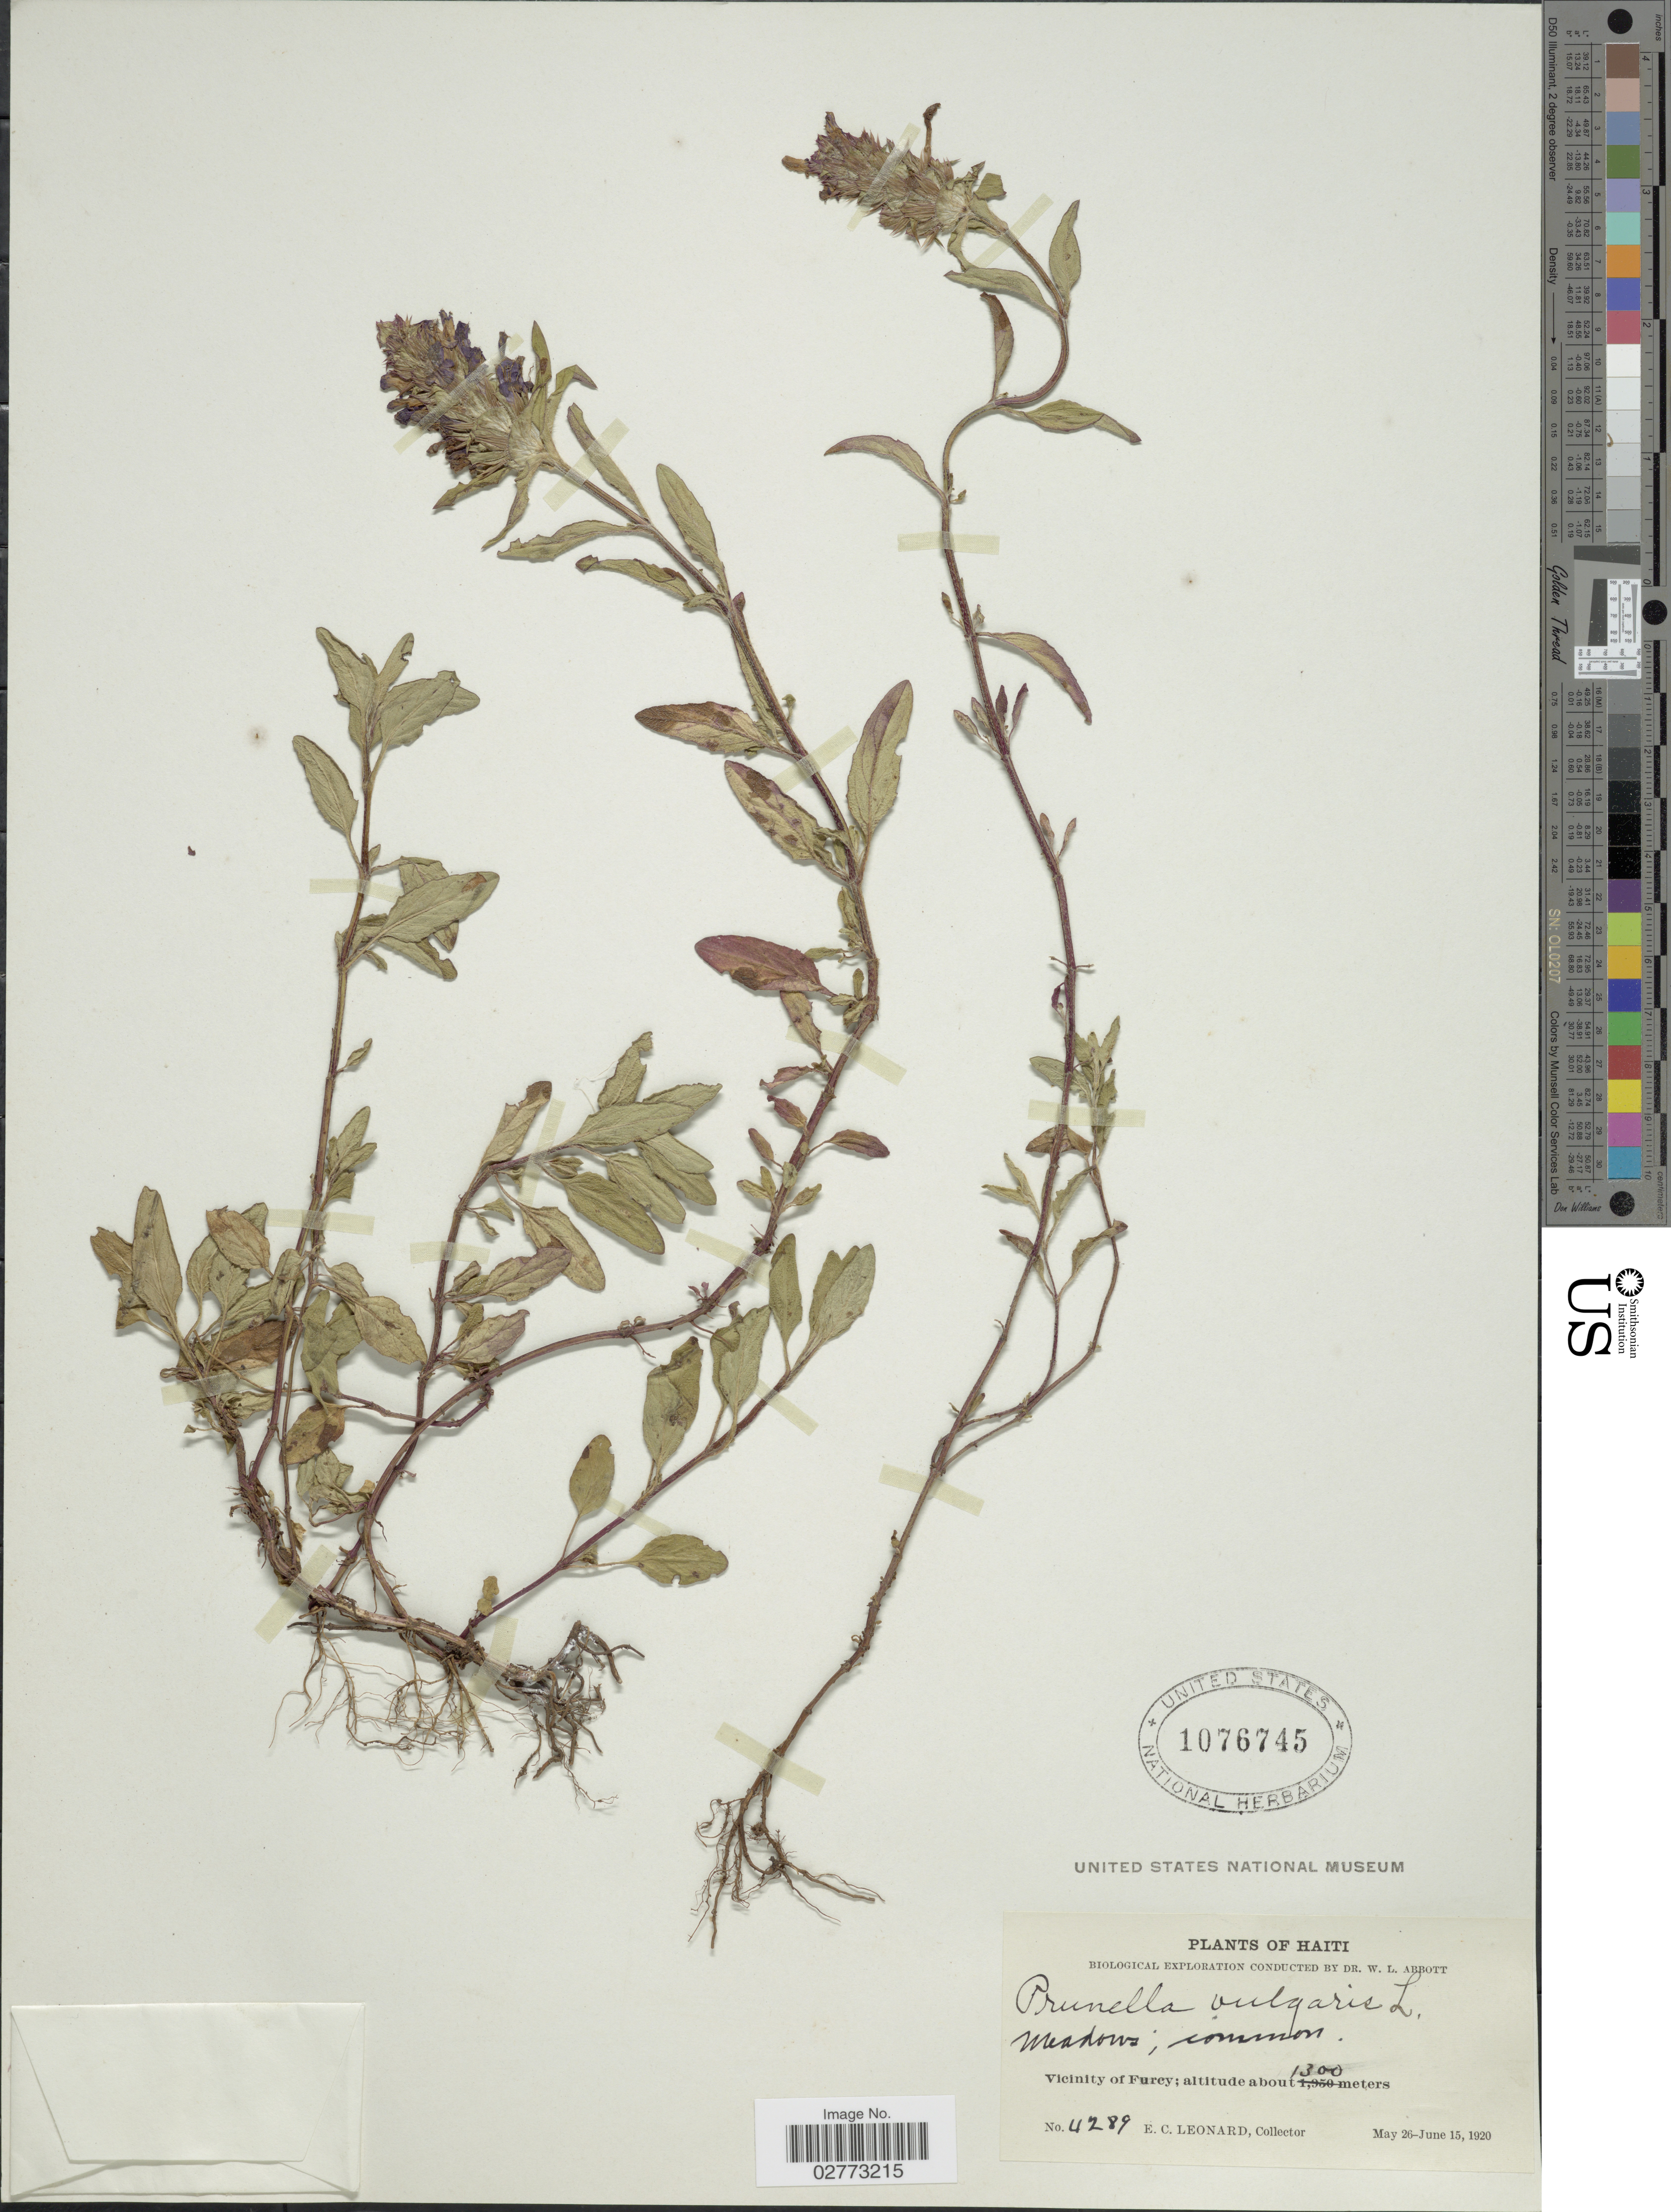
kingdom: Plantae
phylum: Tracheophyta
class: Magnoliopsida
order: Lamiales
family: Lamiaceae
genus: Prunella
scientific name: Prunella vulgaris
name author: L.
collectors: E. C. Leonard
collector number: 4289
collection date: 1920-05-26/1920-06-15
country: Haiti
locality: Vicinity of Furcy.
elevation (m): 1300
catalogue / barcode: US 1076745